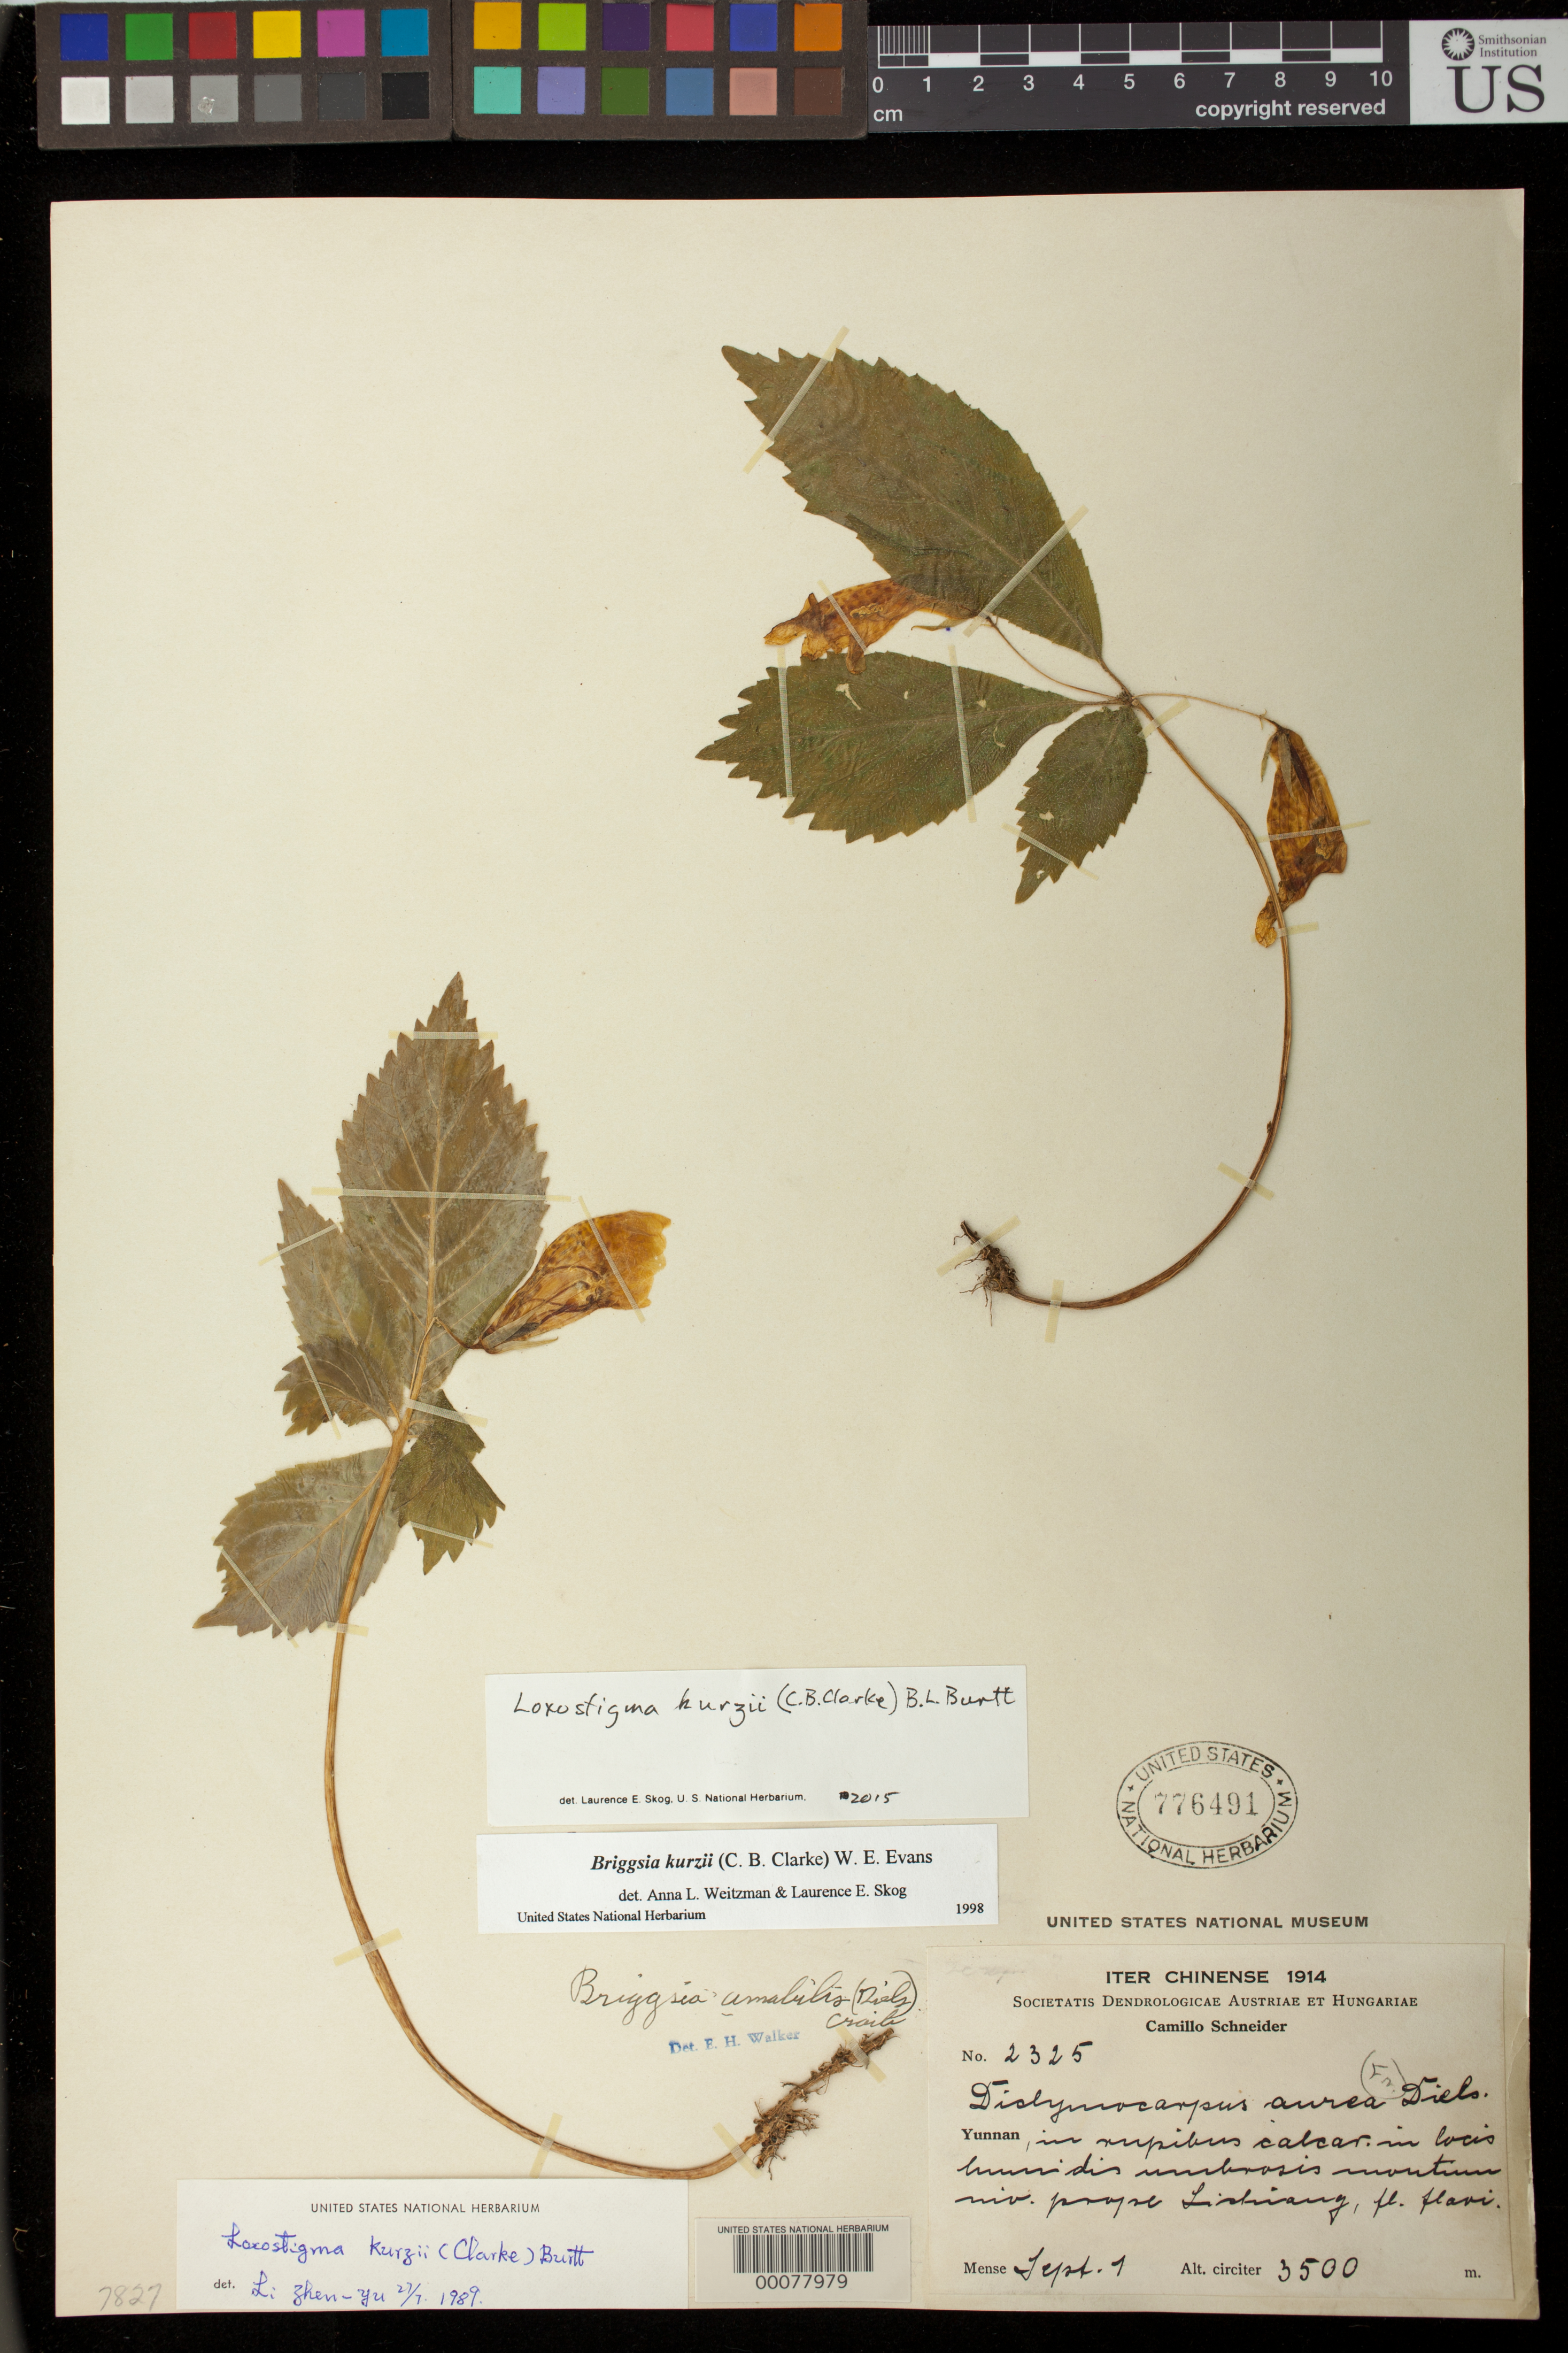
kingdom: Plantae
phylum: Tracheophyta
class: Magnoliopsida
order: Lamiales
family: Gesneriaceae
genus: Briggsia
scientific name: Briggsia kurzii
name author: (C.B. Clarke) W.E. Evans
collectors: C. Schneider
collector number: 2325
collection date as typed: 07 Sep 1914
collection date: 1914-09-07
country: China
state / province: Yunnan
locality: Lintsang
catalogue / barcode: US 776491